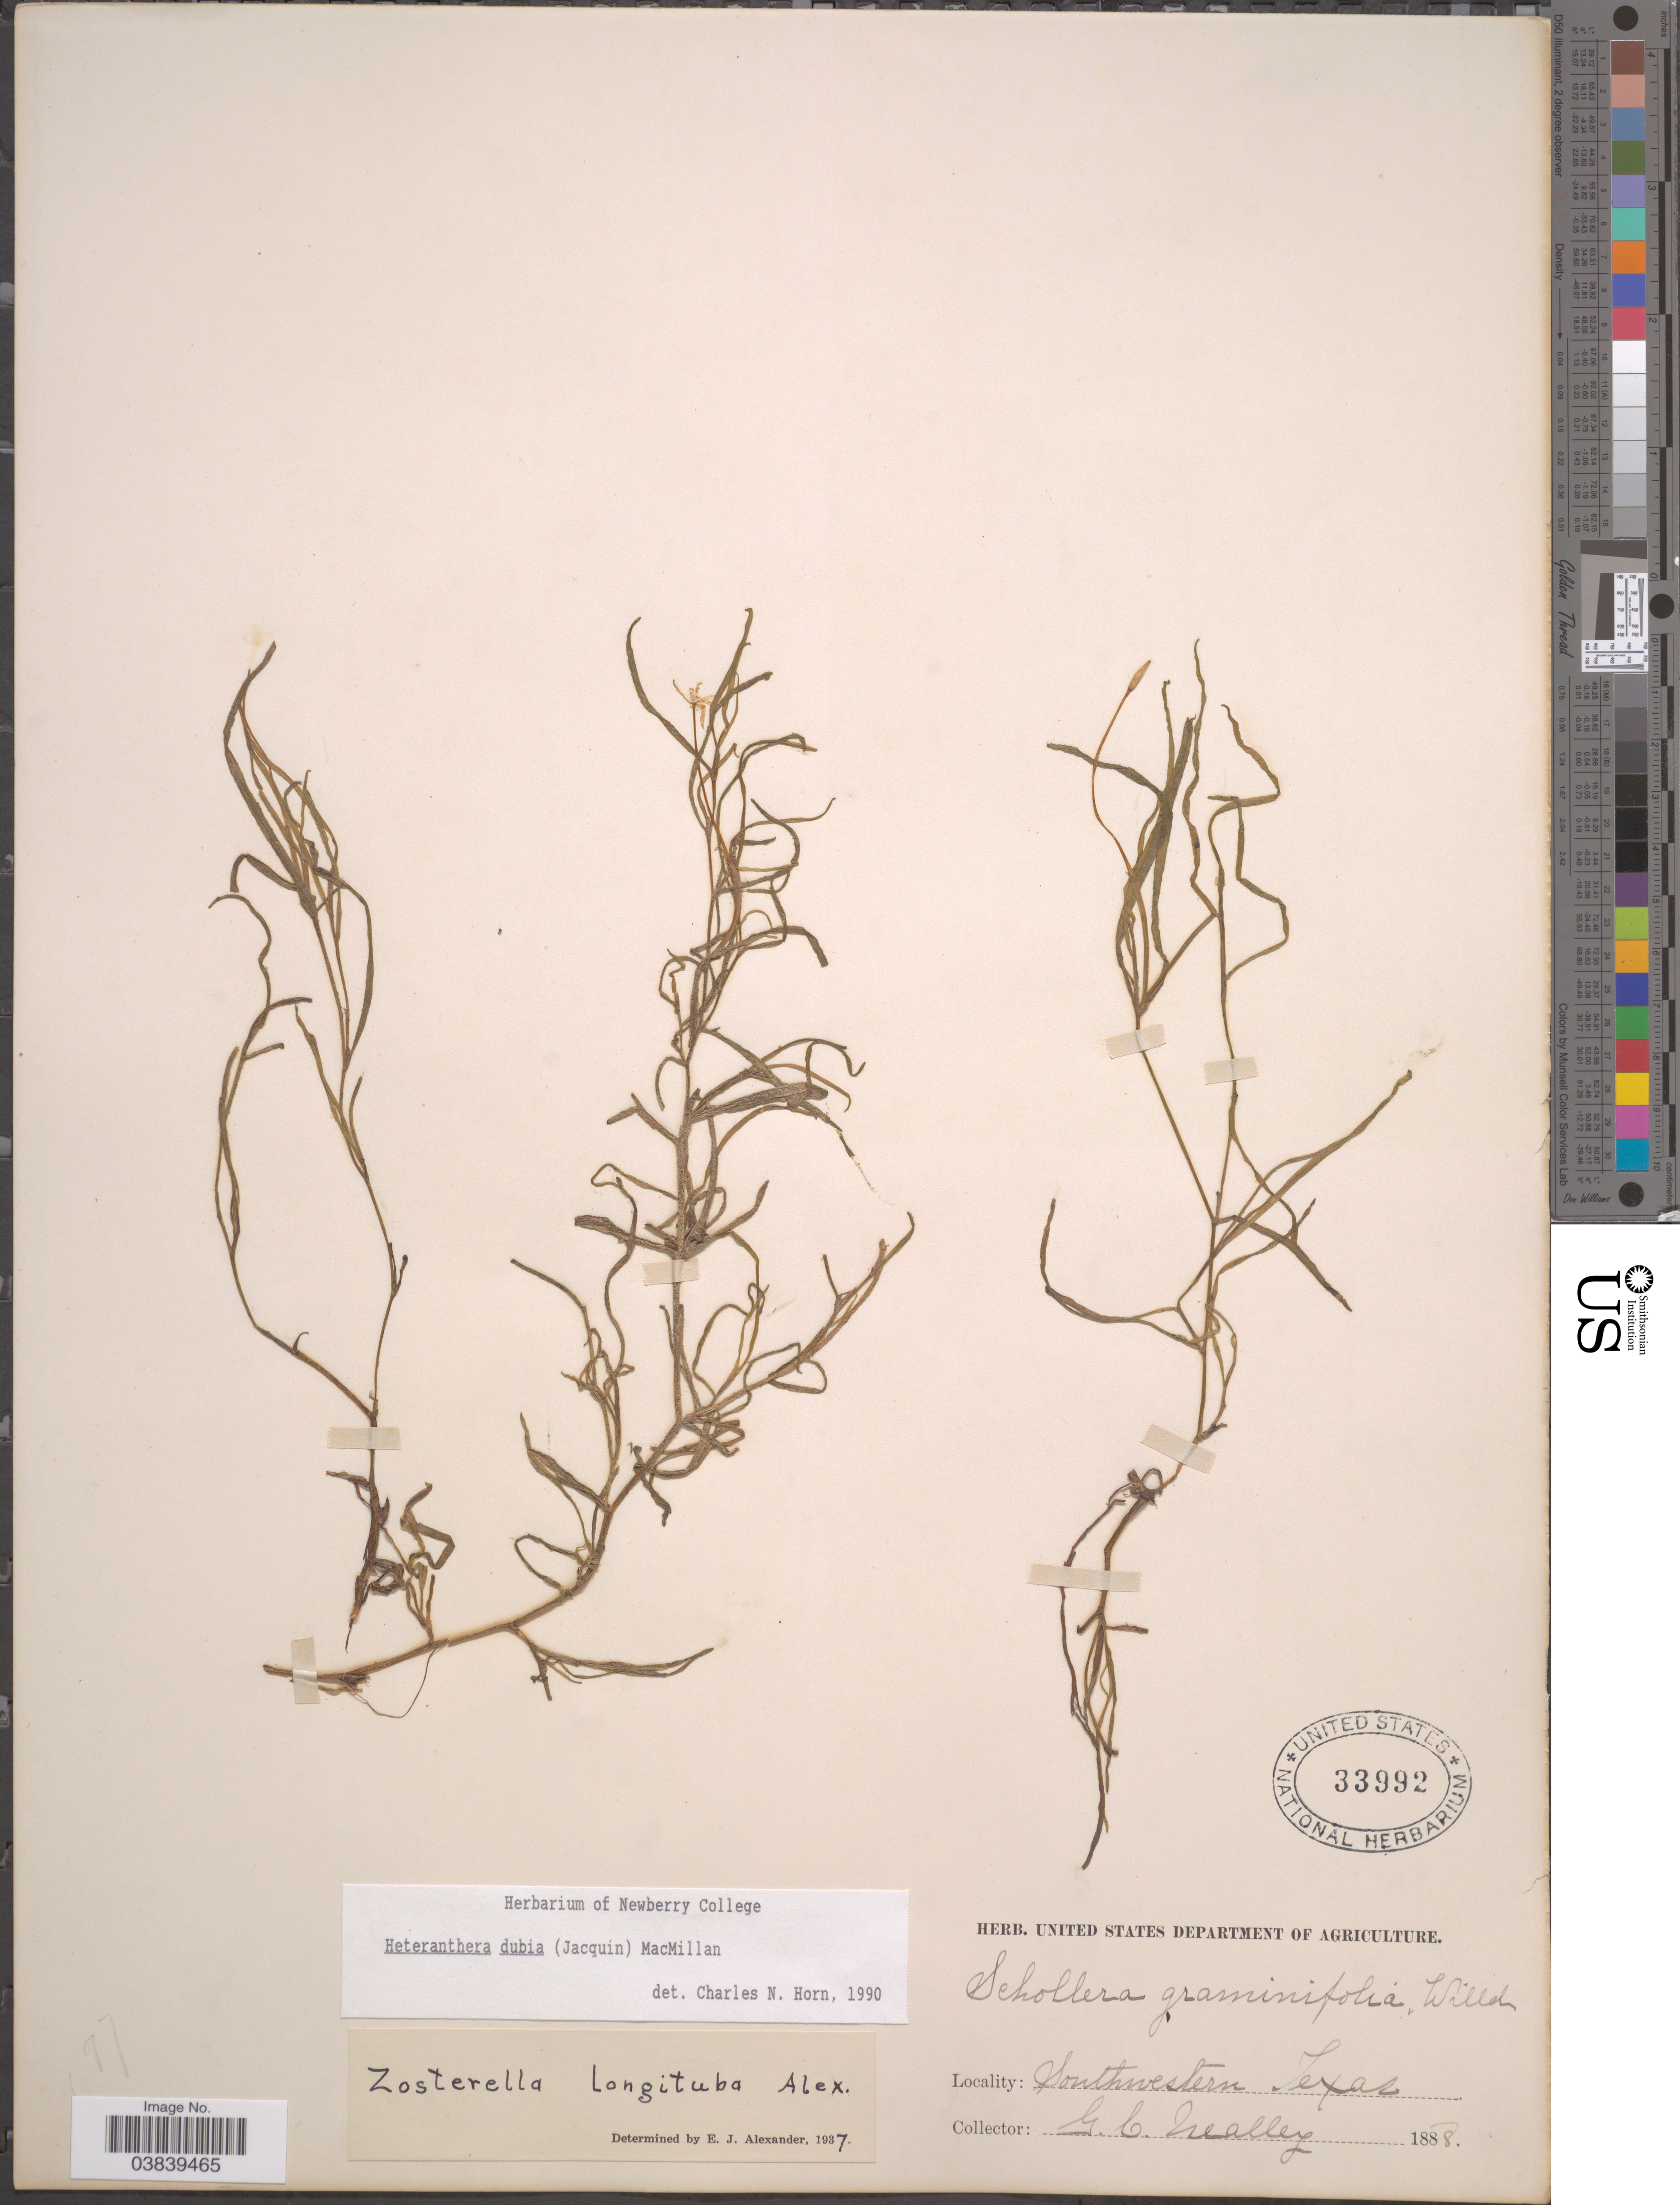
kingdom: Plantae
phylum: Tracheophyta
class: Liliopsida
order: Commelinales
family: Pontederiaceae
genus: Heteranthera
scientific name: Heteranthera dubia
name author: (Jacq.) MacMill.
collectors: G. C. Nealley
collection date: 1888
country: United States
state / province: Texas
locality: Southewestern Texas.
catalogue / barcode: US 33992